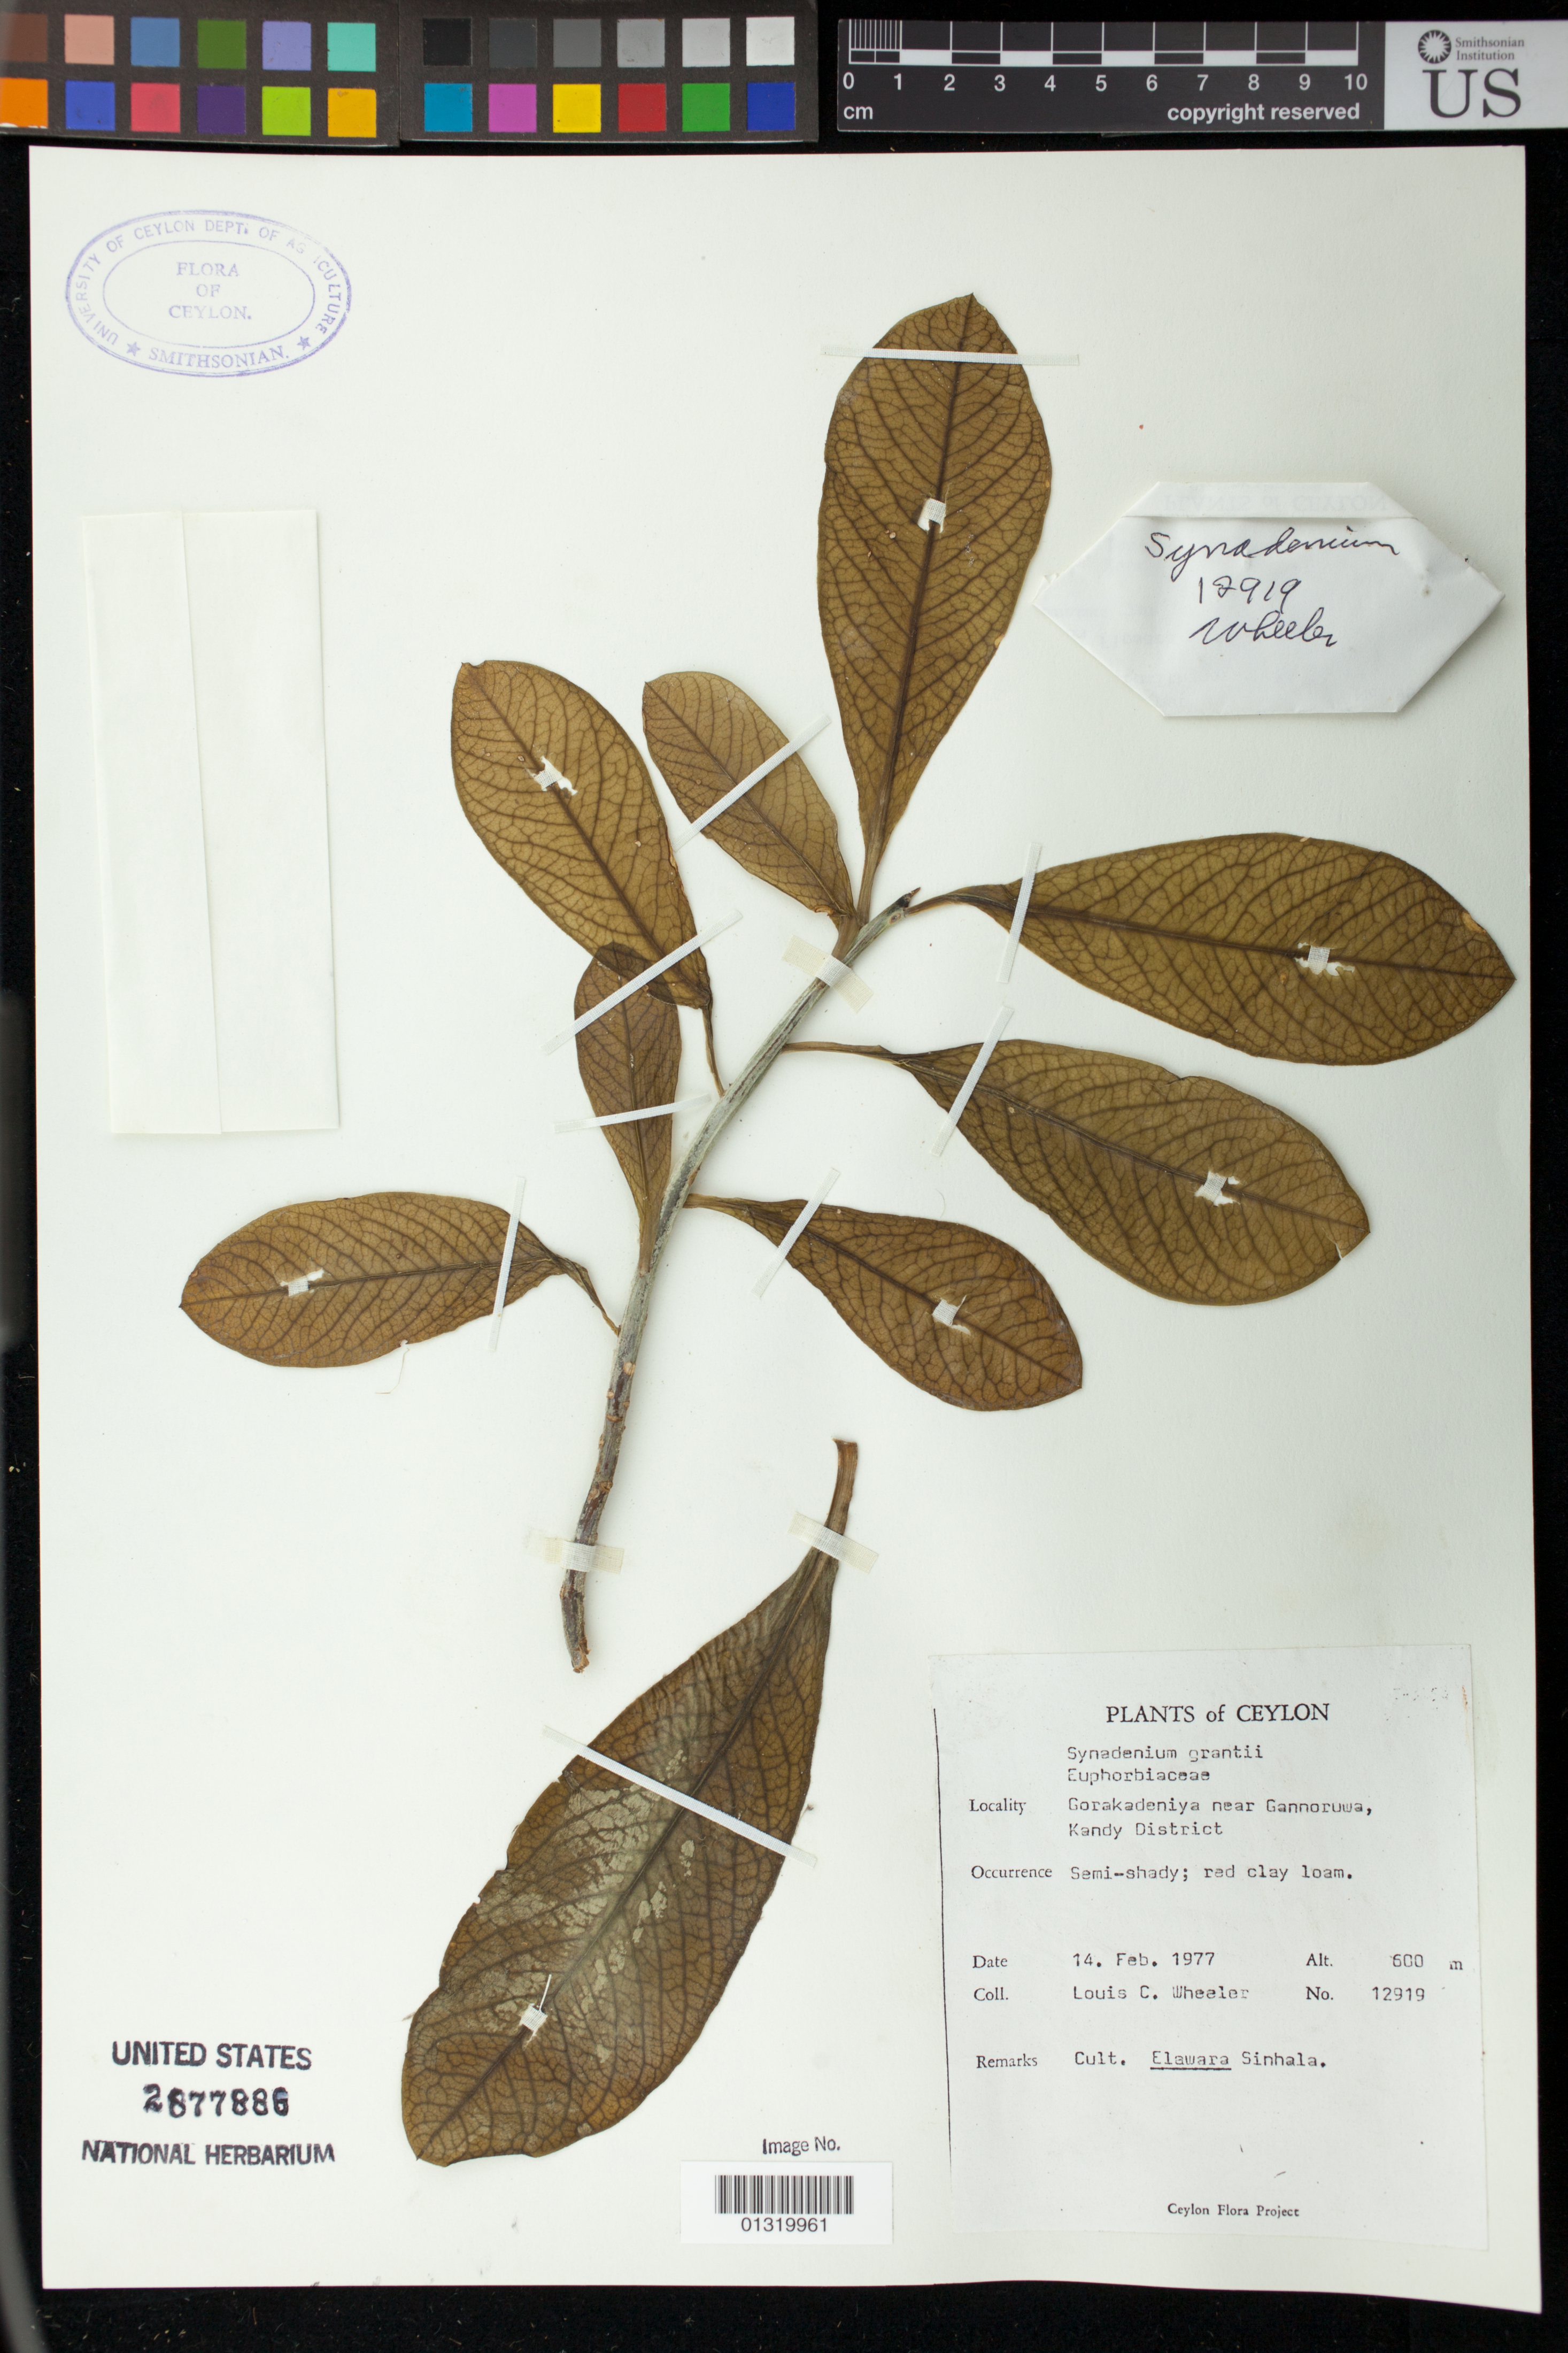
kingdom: Plantae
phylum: Tracheophyta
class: Magnoliopsida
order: Malpighiales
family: Euphorbiaceae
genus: Synadenium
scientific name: Synadenium grantii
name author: Hook. f.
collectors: L. C. Wheeler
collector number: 12919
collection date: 1977-02-14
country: Sri Lanka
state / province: Central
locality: Gorakadeniya near Gannoruwa, Kandy District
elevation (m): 600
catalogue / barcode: US 2877886